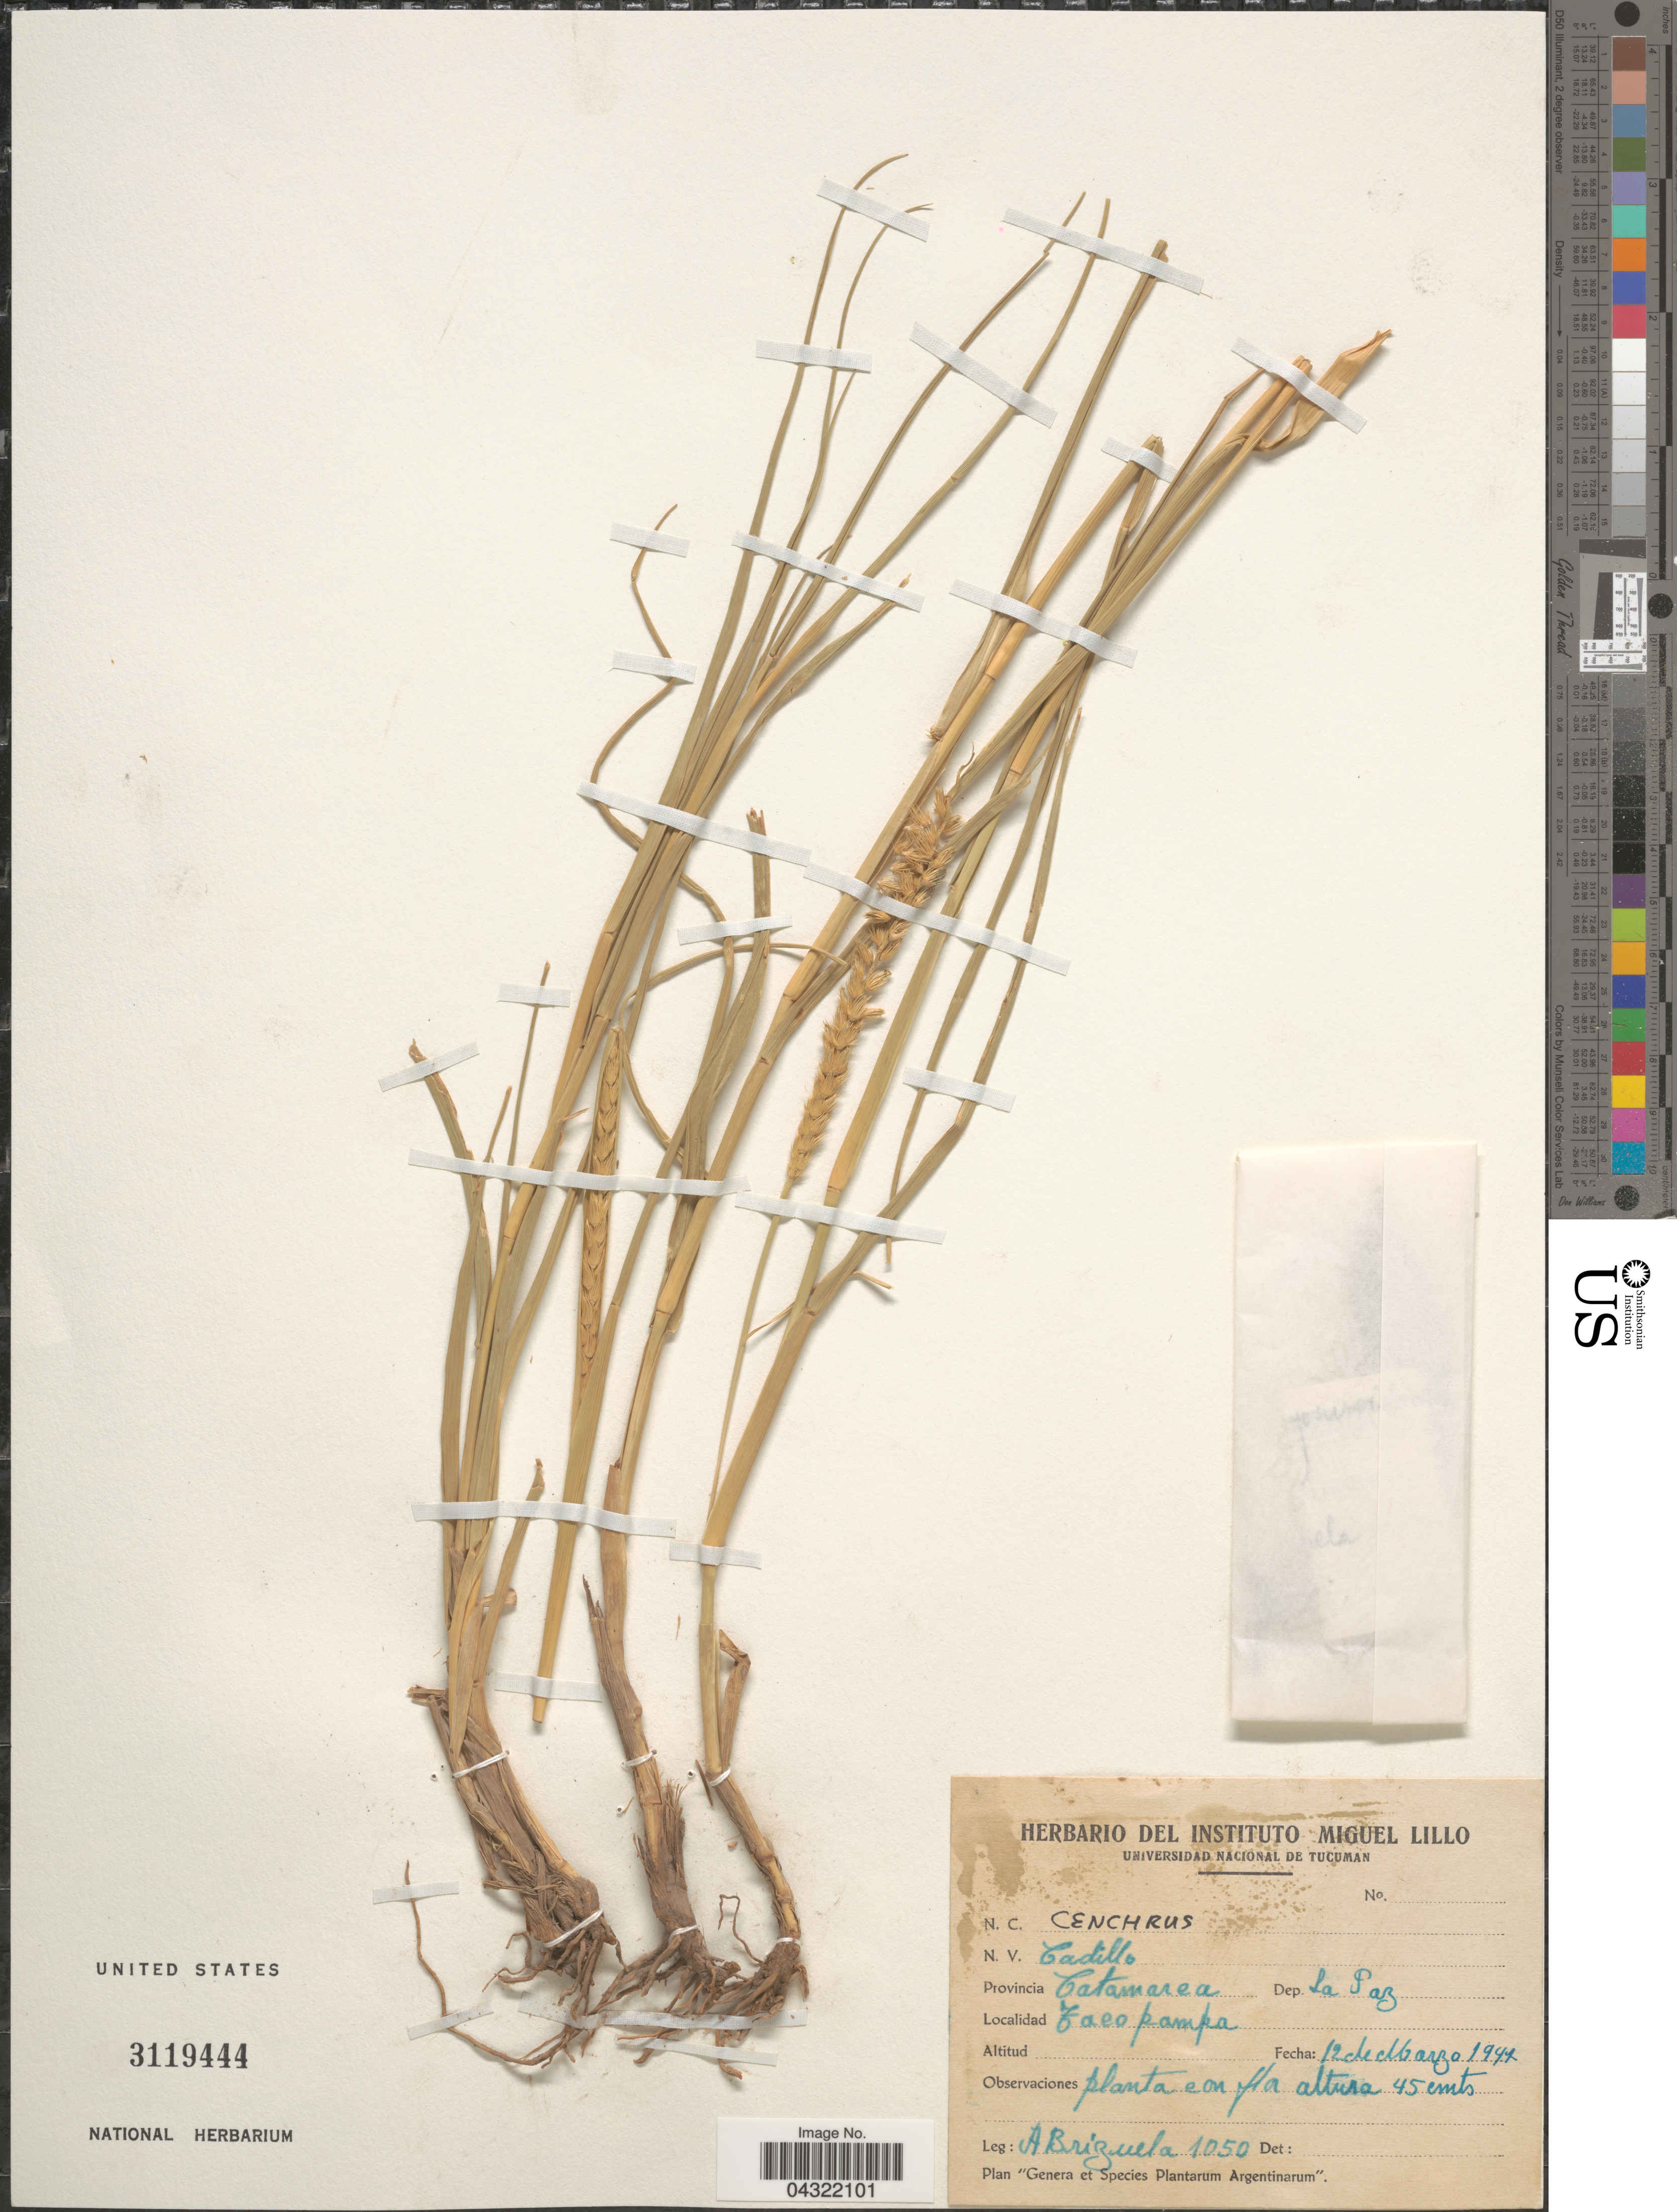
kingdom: Plantae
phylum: Tracheophyta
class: Liliopsida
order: Poales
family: Poaceae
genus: Cenchrus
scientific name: Cenchrus sp.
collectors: A. Briguela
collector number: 1050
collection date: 1991-05-12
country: Argentina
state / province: Catamarca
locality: Dep. La Paz. Tacopampa.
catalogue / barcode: US 3119444